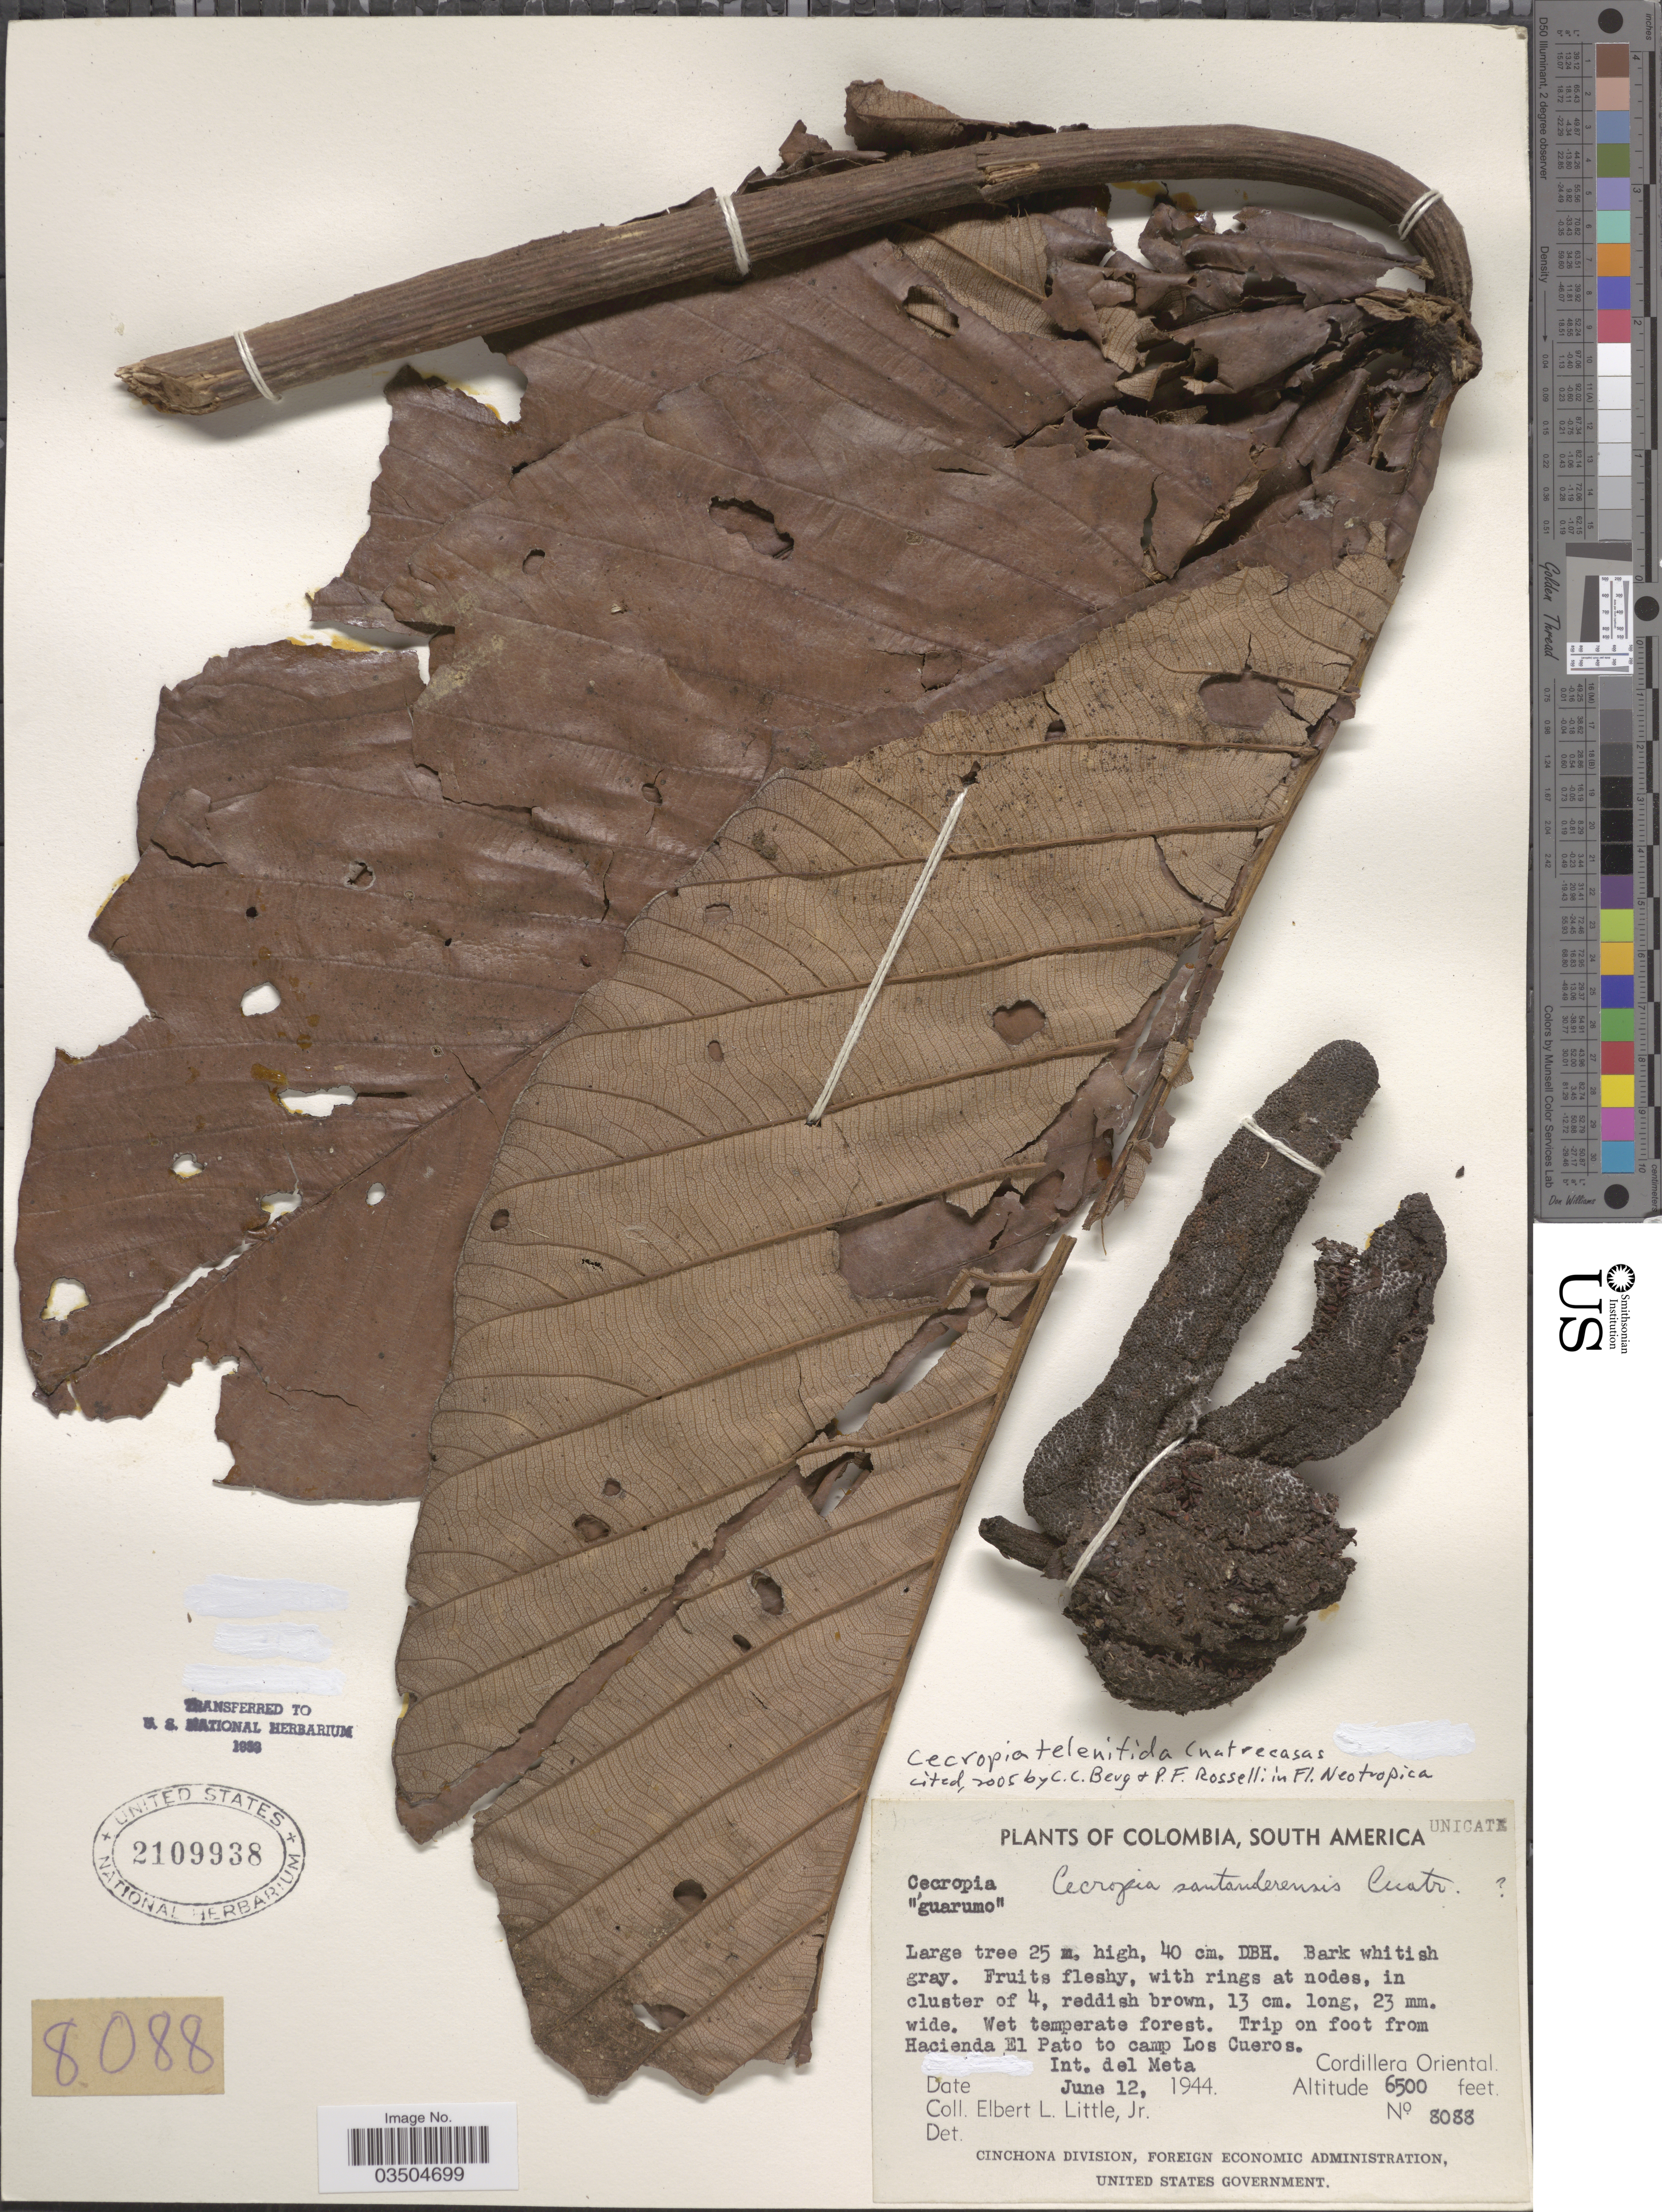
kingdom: Plantae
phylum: Tracheophyta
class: Magnoliopsida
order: Rosales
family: Urticaceae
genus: Cecropia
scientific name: Cecropia telenitida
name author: Cuatrec.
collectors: E. L. Little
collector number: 8088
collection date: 1944-06-12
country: Colombia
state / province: Meta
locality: Trip on foot from Hacienda El Pato to camp Los Cueros. Int. del Meta. Cordillera Oriental.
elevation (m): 1981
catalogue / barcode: US 2109938